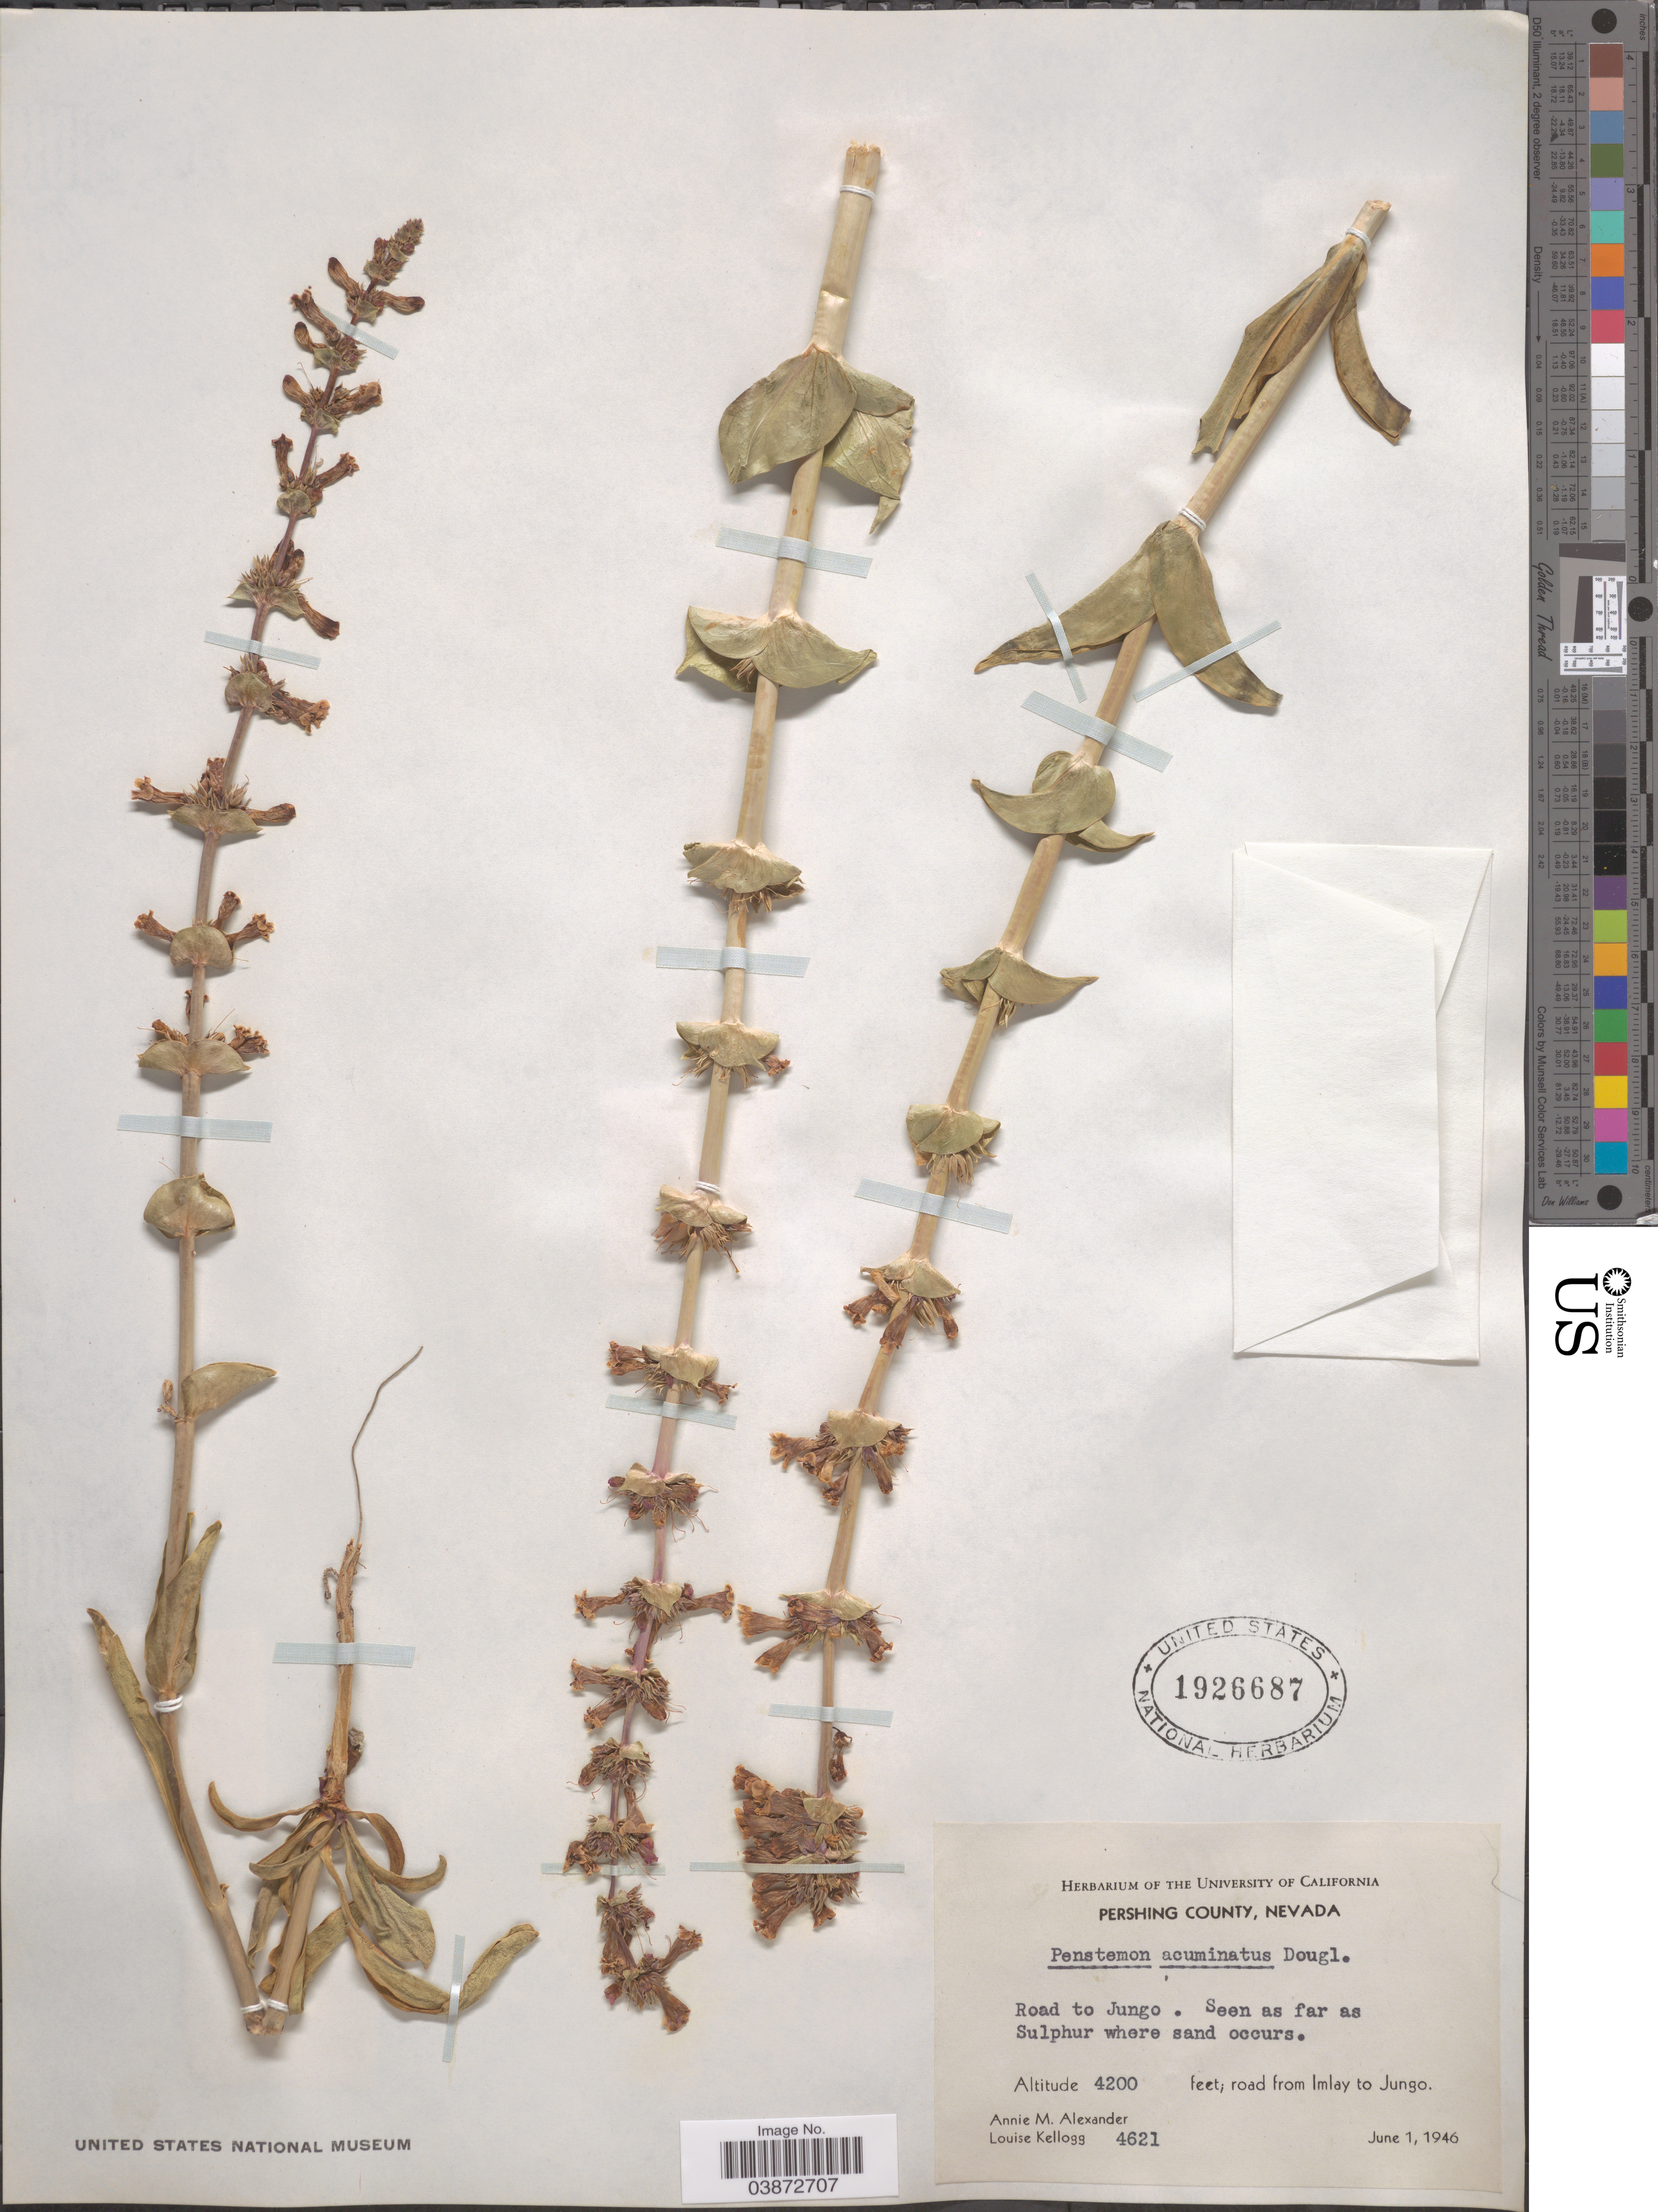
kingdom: Plantae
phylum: Tracheophyta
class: Magnoliopsida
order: Lamiales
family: Plantaginaceae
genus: Penstemon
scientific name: Penstemon acuminatus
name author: Greene ex Lindl.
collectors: A. M. Alexander & L. Kellogg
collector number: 4621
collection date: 1946-06-01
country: United States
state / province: Nevada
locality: Pershing County. Road to Jungo. Road from Imlay to Jungo.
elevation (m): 1280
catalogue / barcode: US 1926687